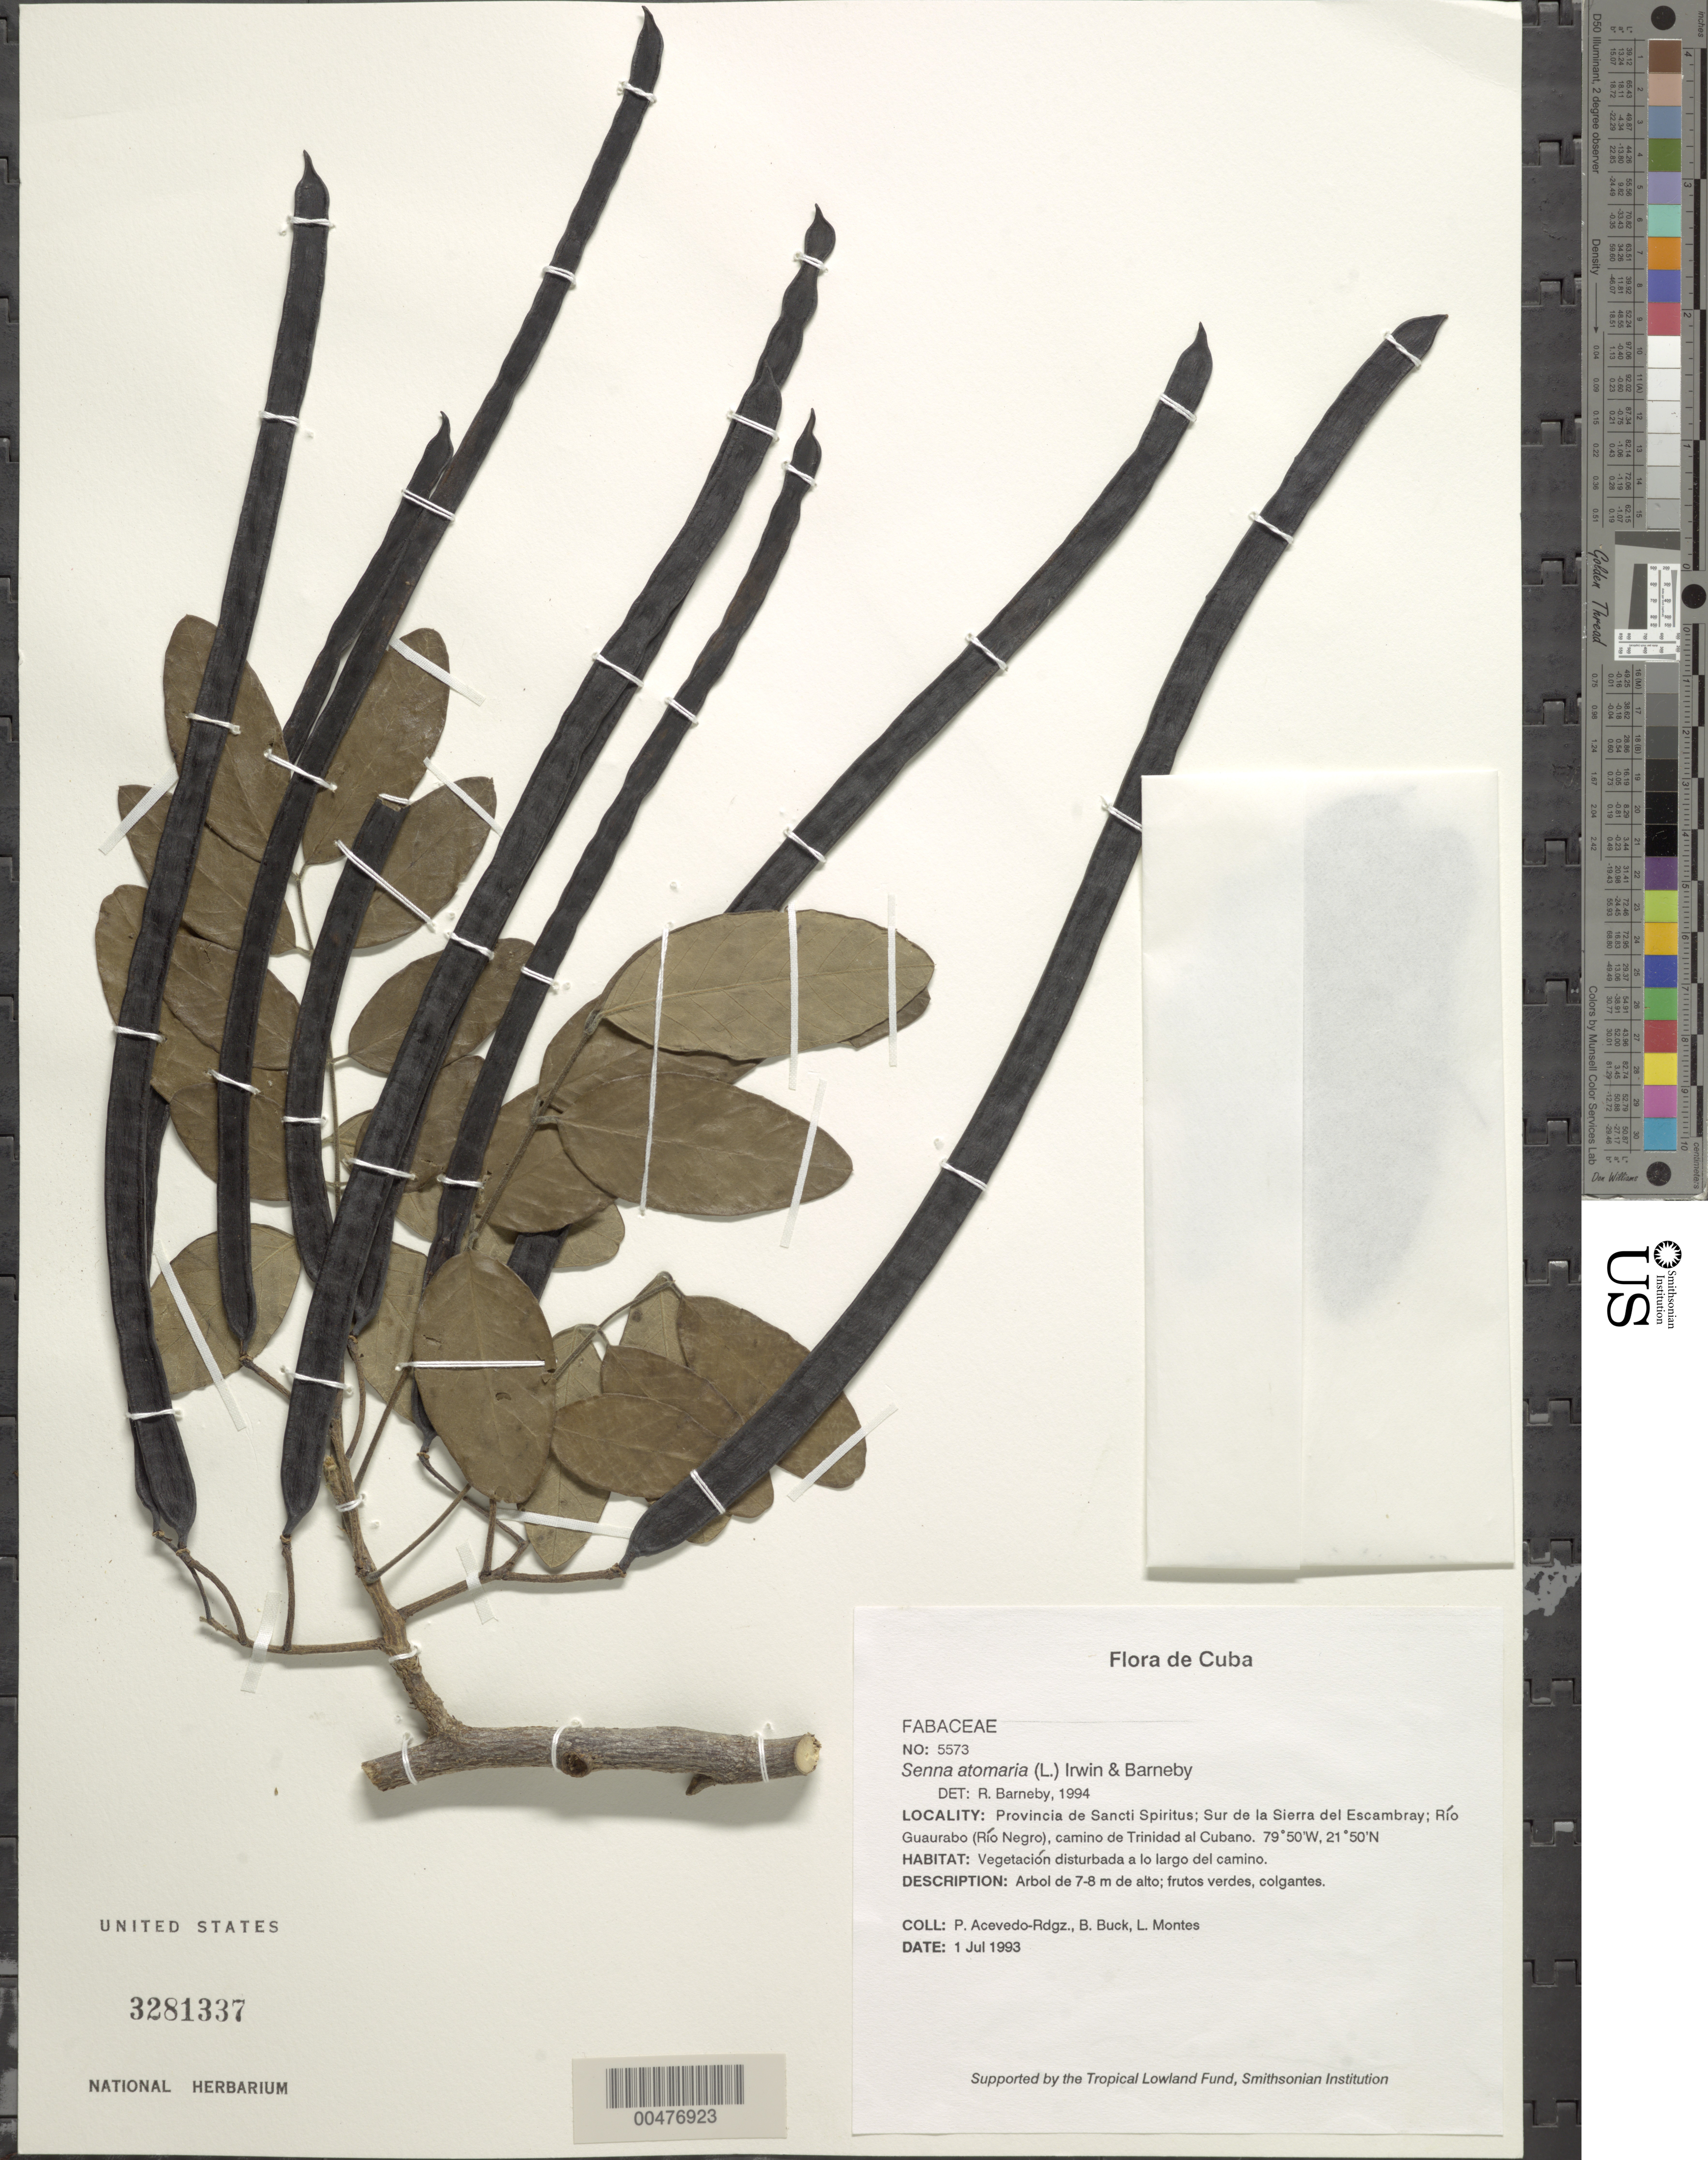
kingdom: Plantae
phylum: Tracheophyta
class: Magnoliopsida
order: Fabales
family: Fabaceae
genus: Senna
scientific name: Senna atomaria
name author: (L.) H.S. Irwin & Barneby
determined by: Barneby, Rupert C., (NY)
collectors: P. Acevedo-Rodr., B. Buck & L. Montes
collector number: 5573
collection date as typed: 01 Jul 1993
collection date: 1993-07-01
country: Cuba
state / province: Sancti Spiritus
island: Cuba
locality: Sur de la Sierra del Escambray; Río Guaurabo (Río Negro), camino de Trinidad al Cubano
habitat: Vegetacion disturbada a lo largo del camino.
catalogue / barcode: US 3281337